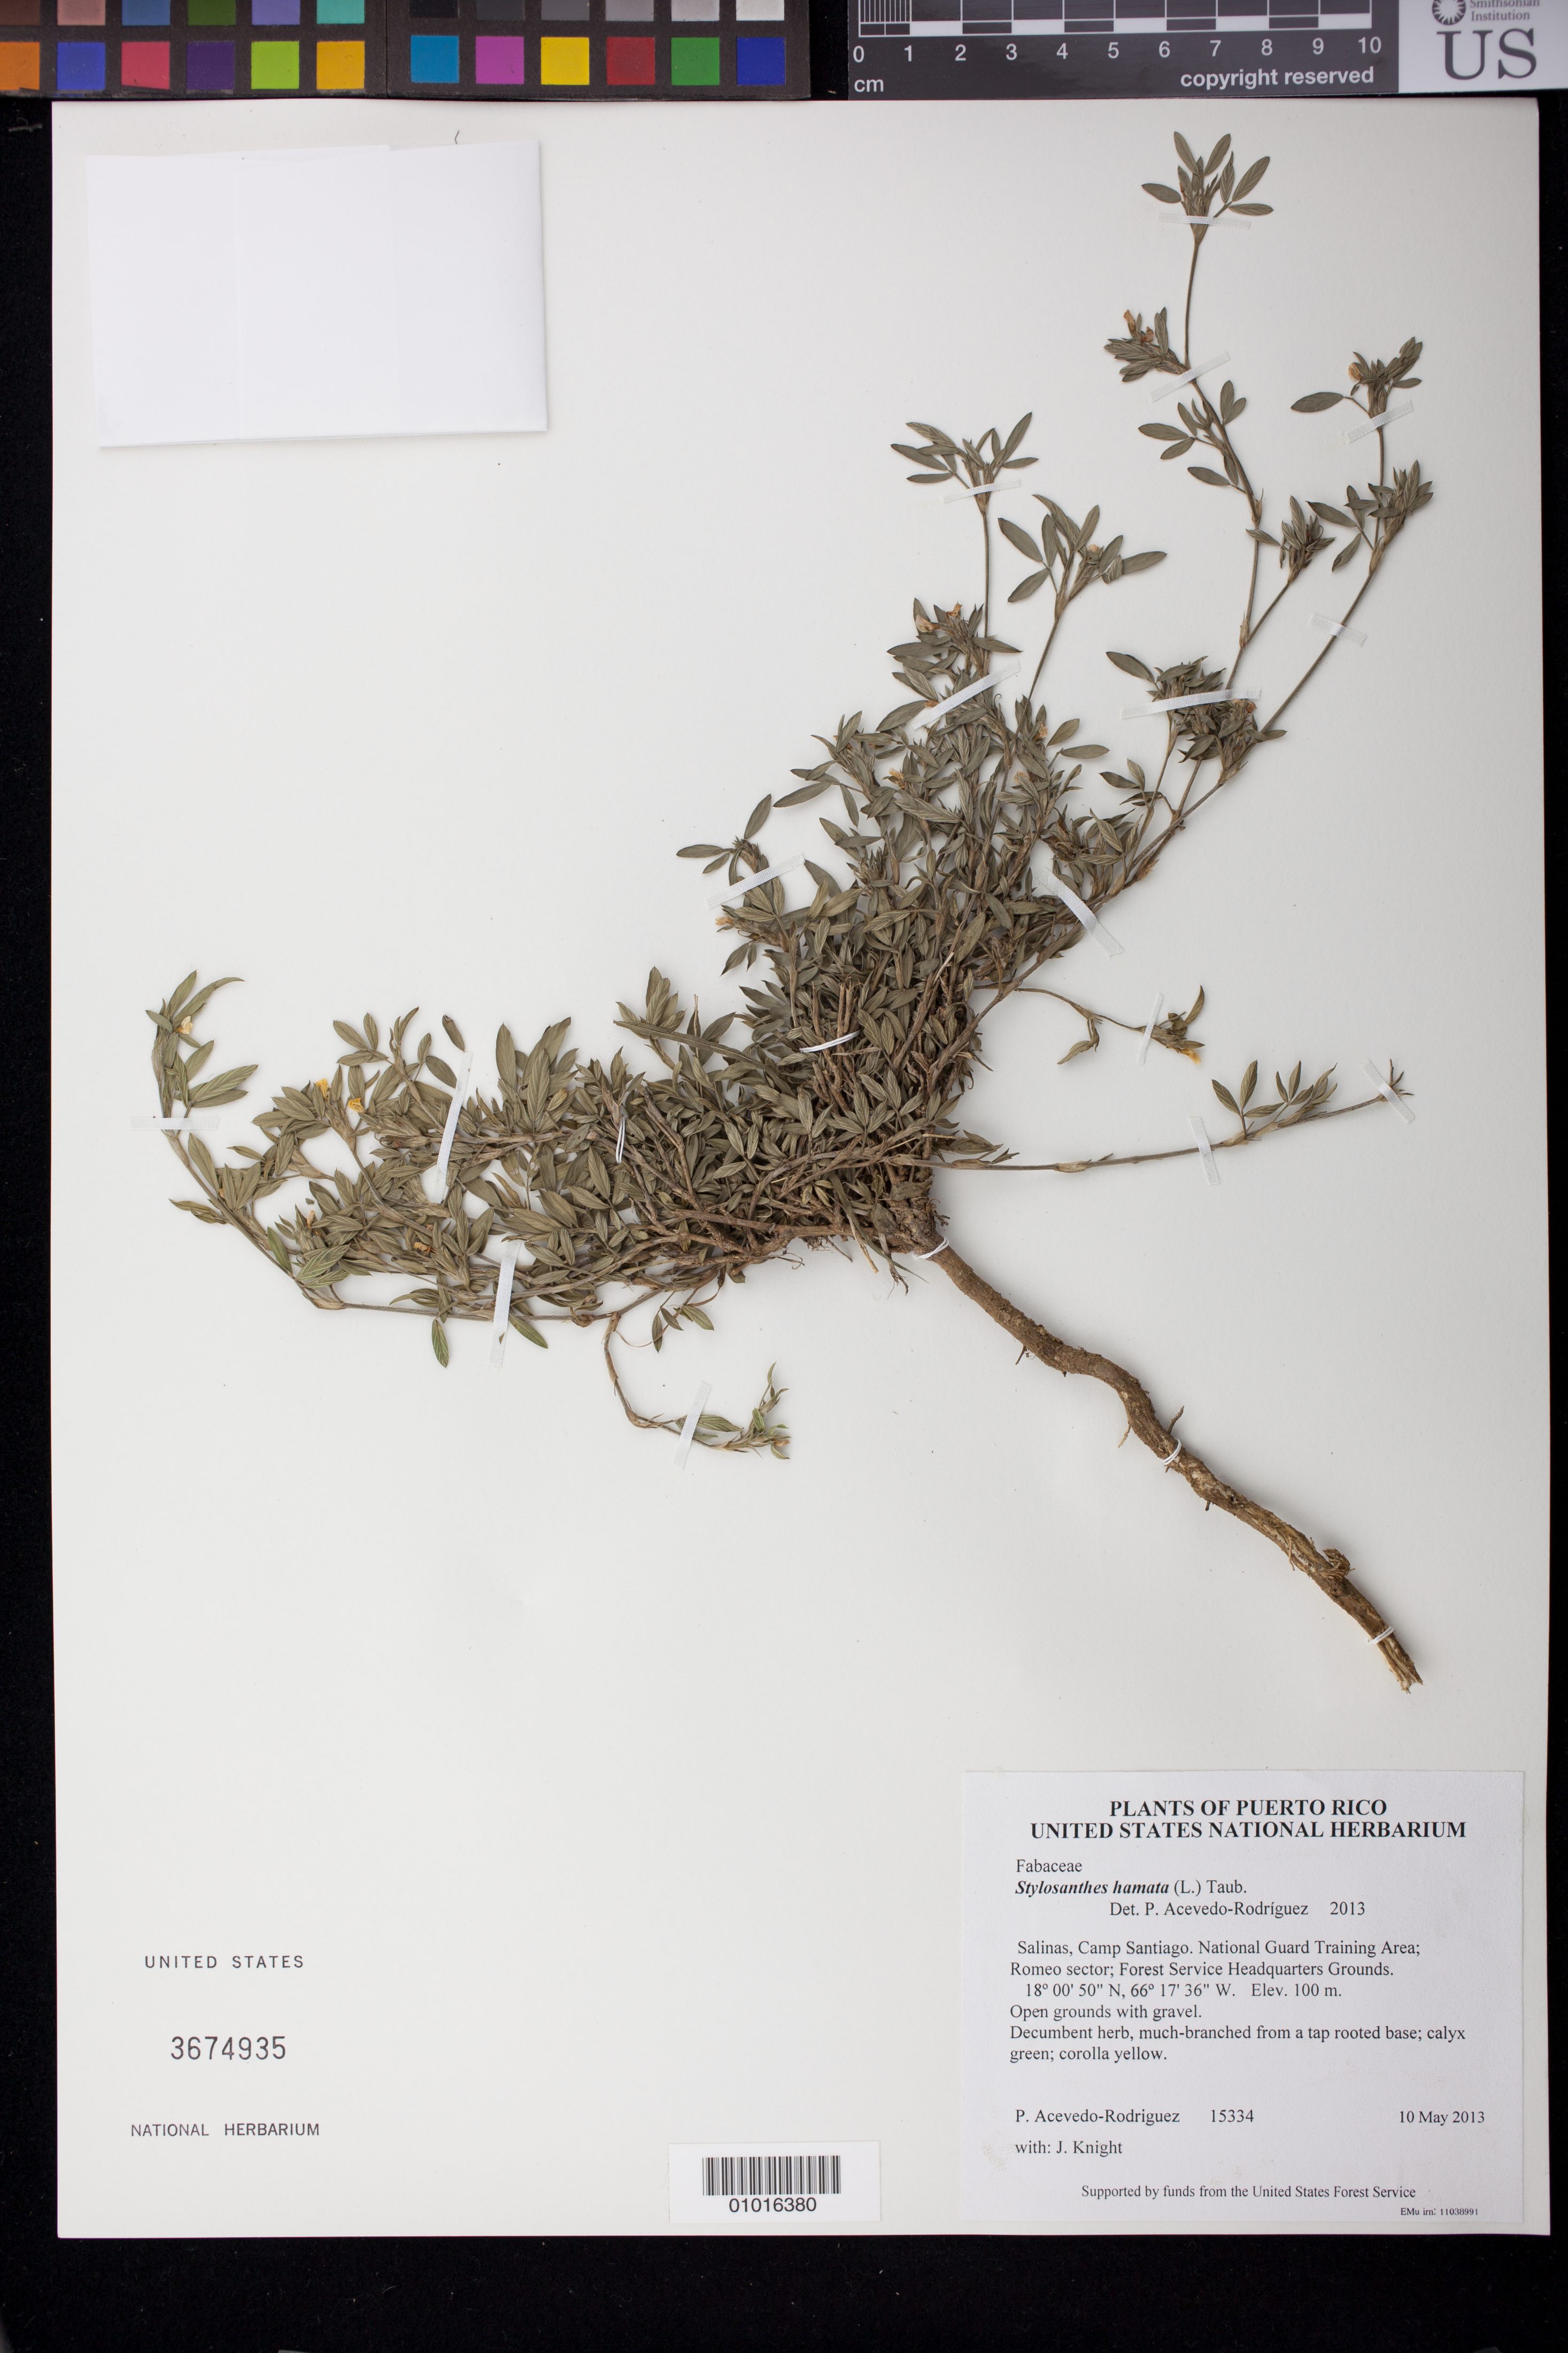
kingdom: Plantae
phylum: Tracheophyta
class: Magnoliopsida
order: Fabales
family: Fabaceae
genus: Stylosanthes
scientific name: Stylosanthes hamata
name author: (L.) Taub.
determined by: Acevedo-Rodríguez, P., (BOT), Smithsonian Institution - National Museum of Natural History (UNITED STATES)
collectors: P. Acevedo-Rodr. & J. Knight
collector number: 15334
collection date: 2013-05-10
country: Puerto Rico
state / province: Salinas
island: Puerto Rico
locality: Camp Santiago. National Guard Training Area; Romeo sector; Forest Service Headquarters Grounds.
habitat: Open grounds with gravel.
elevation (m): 100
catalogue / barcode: US 3674935